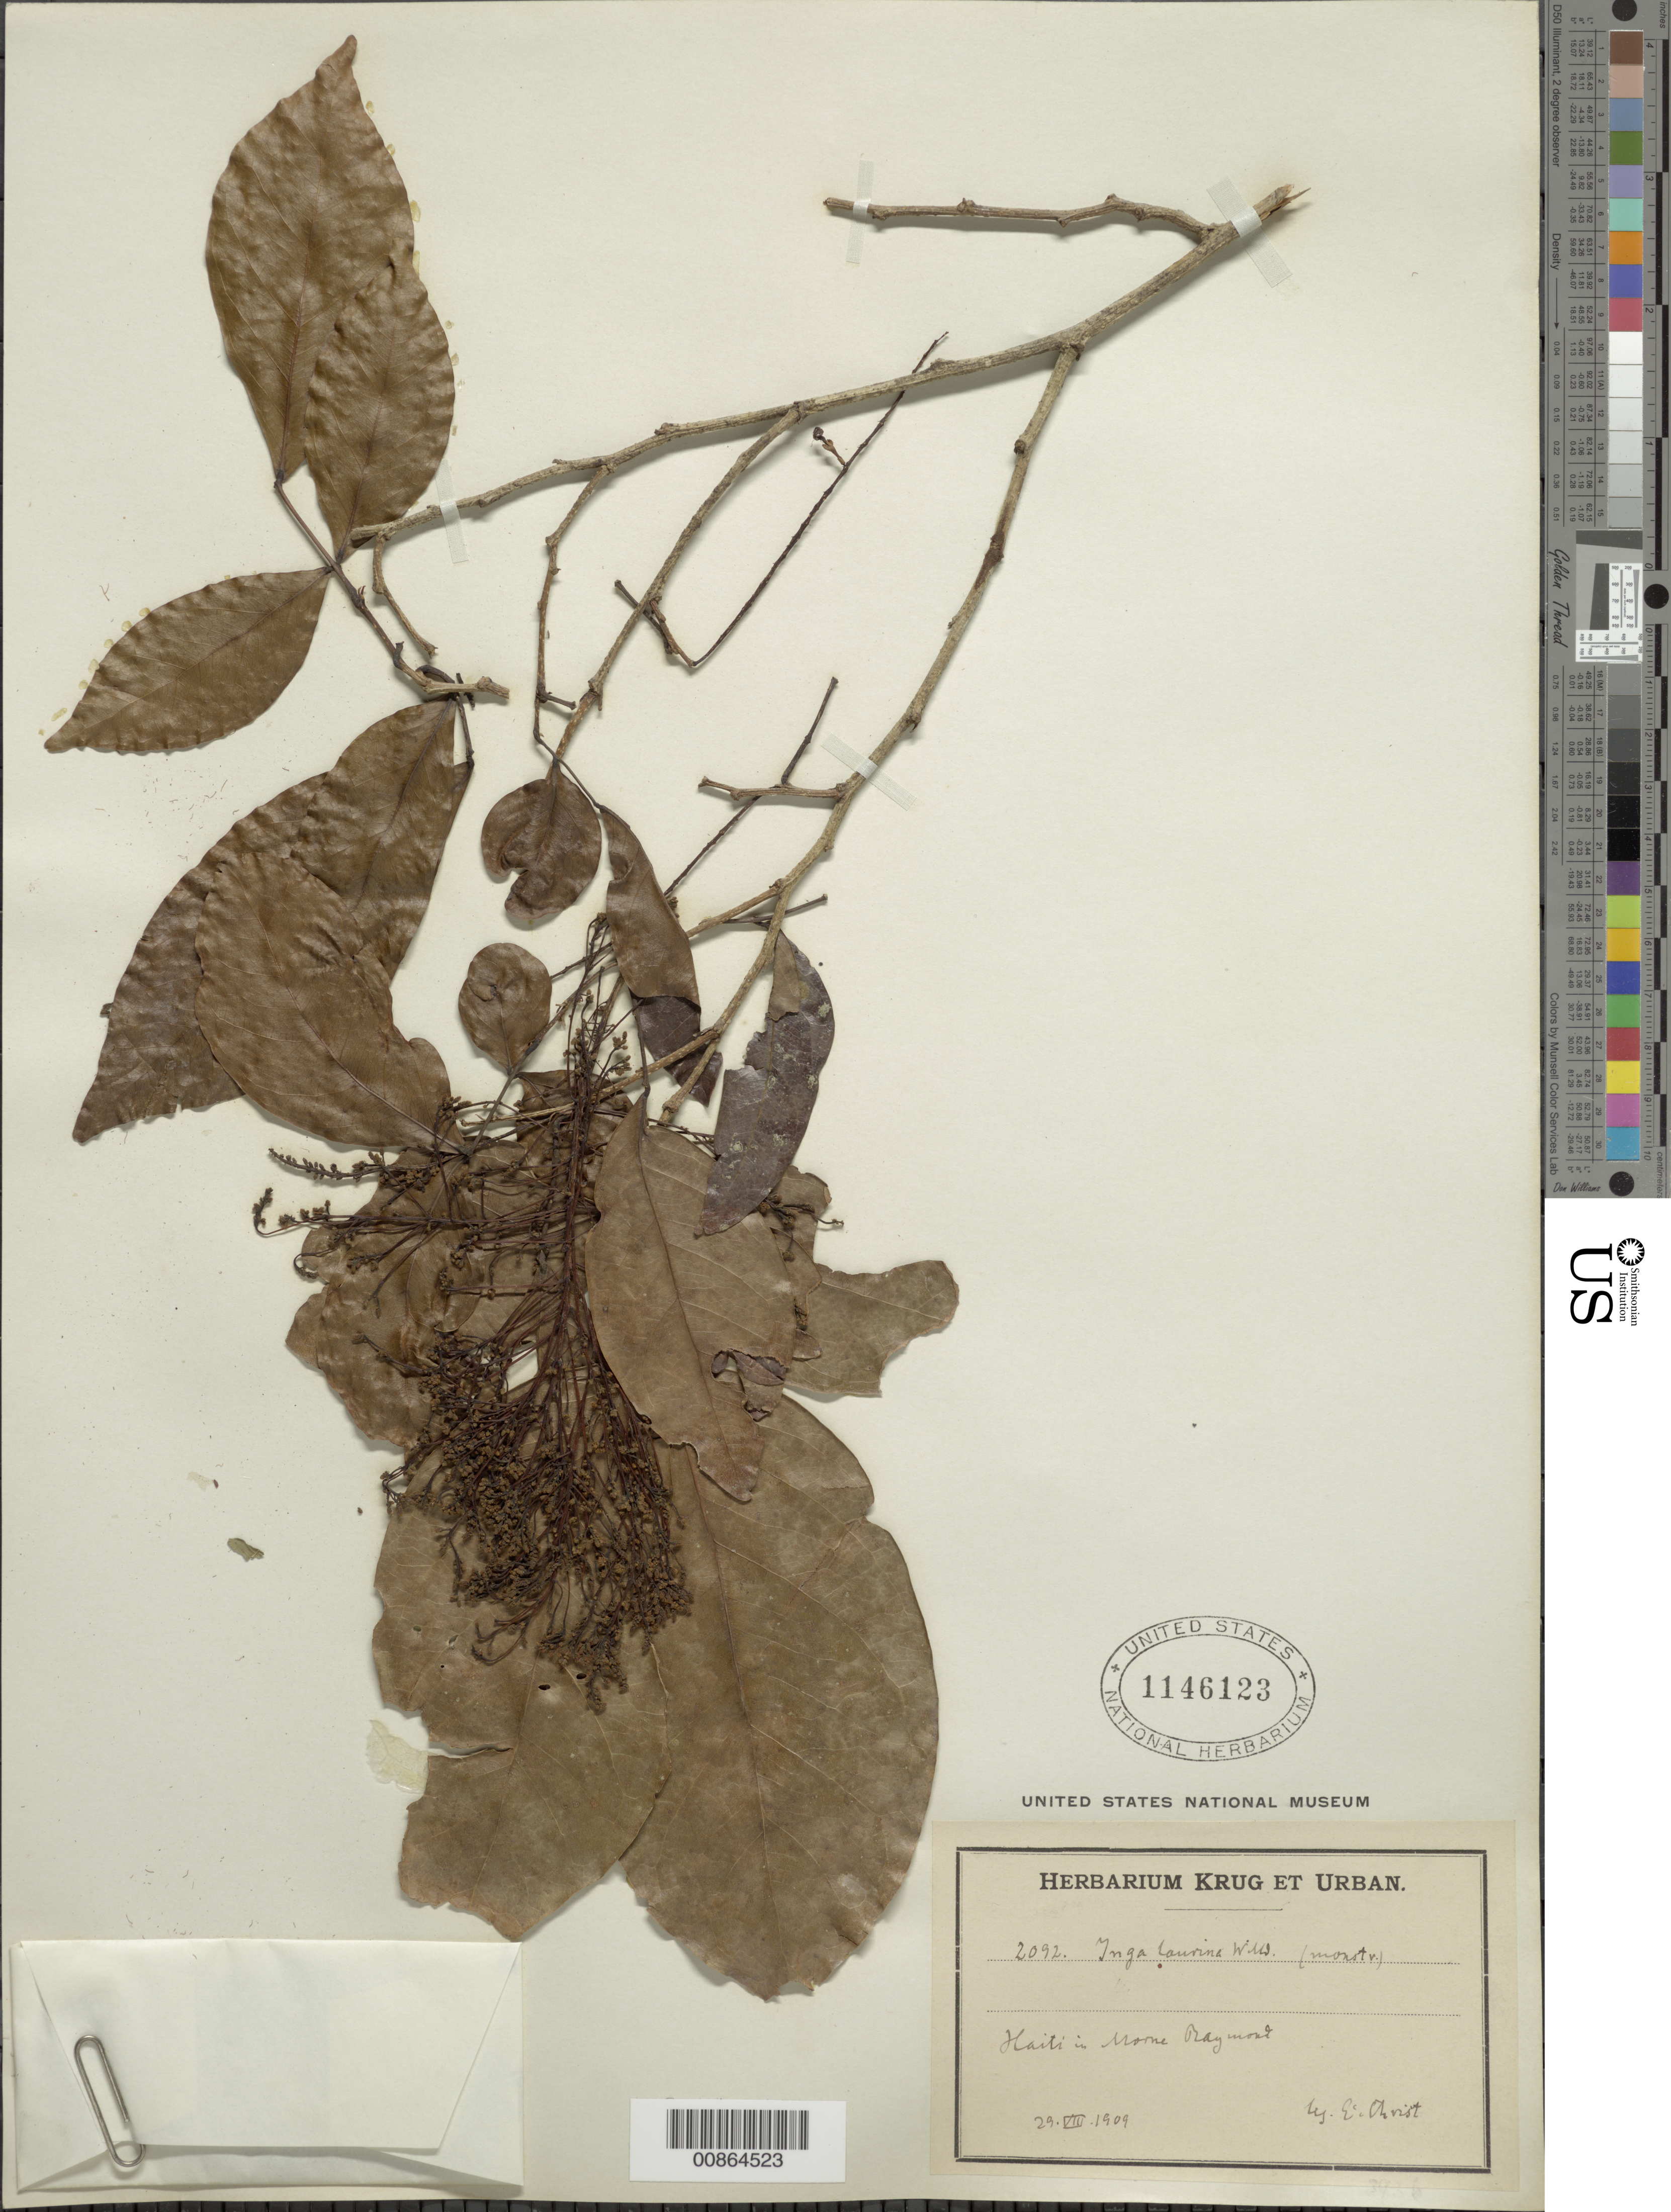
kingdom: Plantae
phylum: Tracheophyta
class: Magnoliopsida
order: Fabales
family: Fabaceae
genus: Inga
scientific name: Inga laurina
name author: (Sw.) Willd.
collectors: E. Christ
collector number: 2092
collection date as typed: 29 Aug 1909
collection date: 1909-08-29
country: Haiti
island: Hispaniola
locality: In Morne "Maymont".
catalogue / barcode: US 1146123